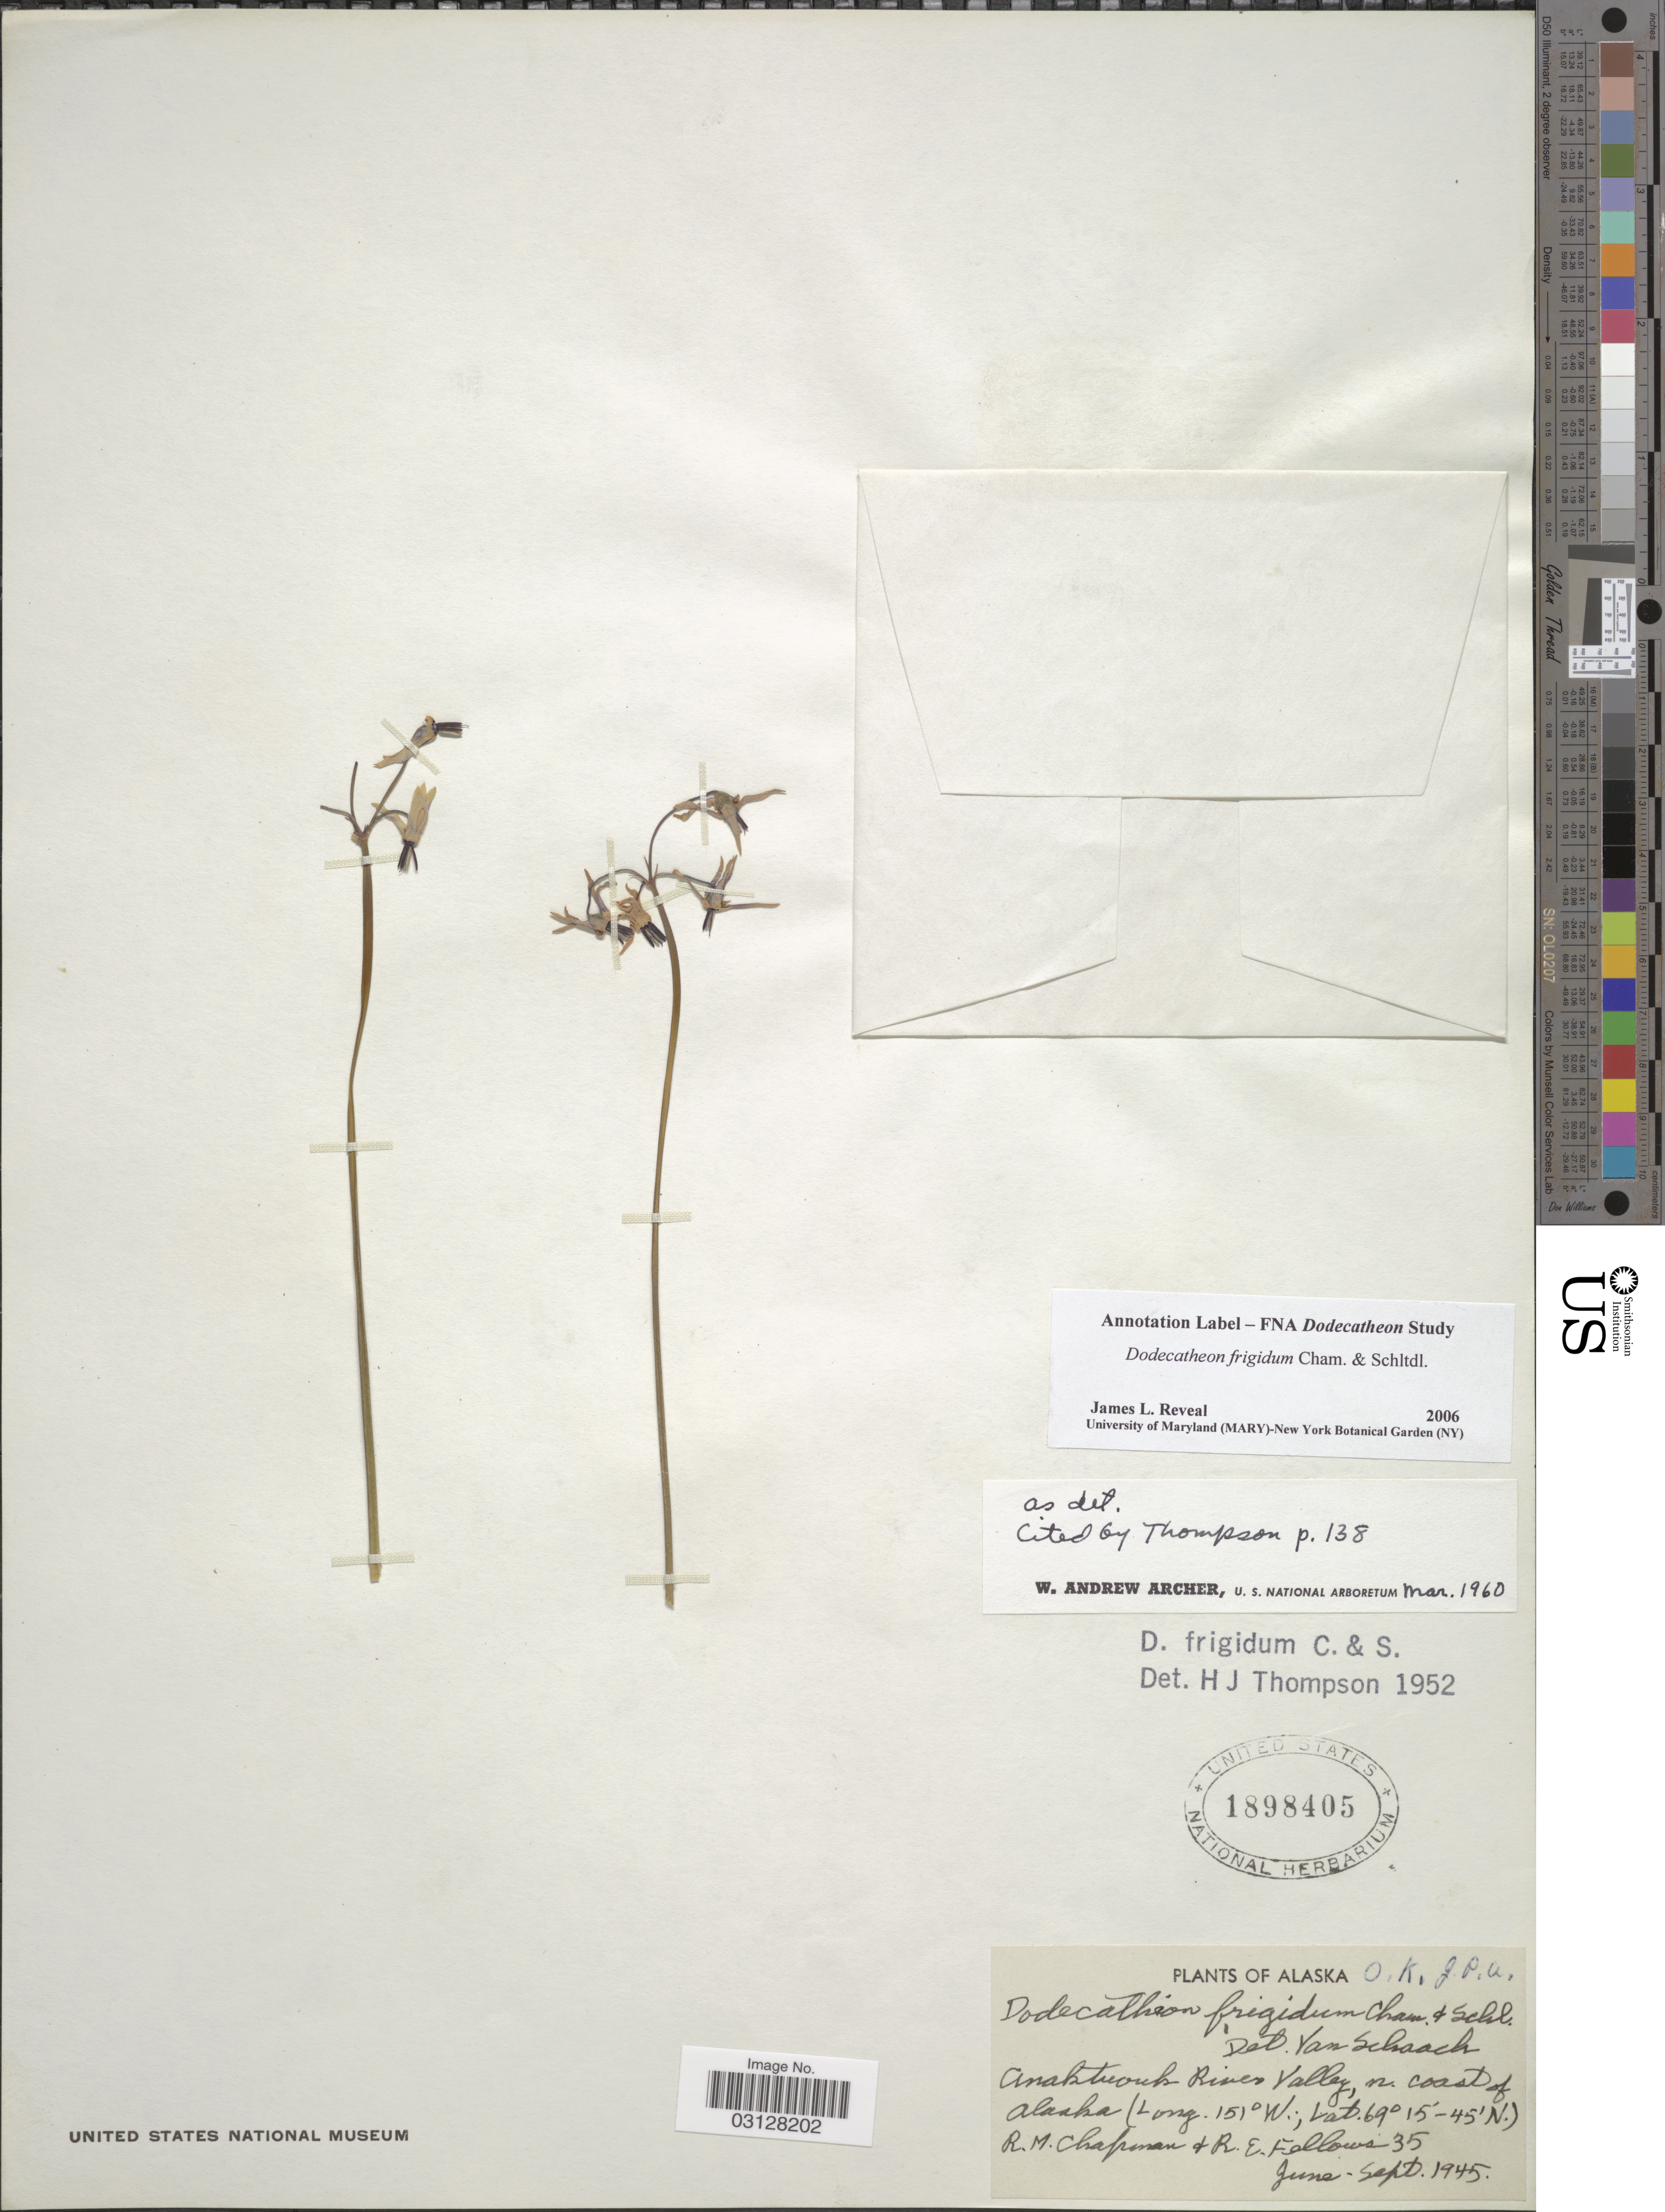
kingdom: Plantae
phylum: Tracheophyta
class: Magnoliopsida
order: Ericales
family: Primulaceae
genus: Dodecatheon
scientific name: Dodecatheon frigidum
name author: Cham. & Schltdl.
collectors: R. M. Chapman & R. Fellows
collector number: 35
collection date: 1945-06/1945-09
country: United States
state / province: Alaska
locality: Anaktuvuk River Valley, on coast of Alaska.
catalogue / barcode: US 1898405